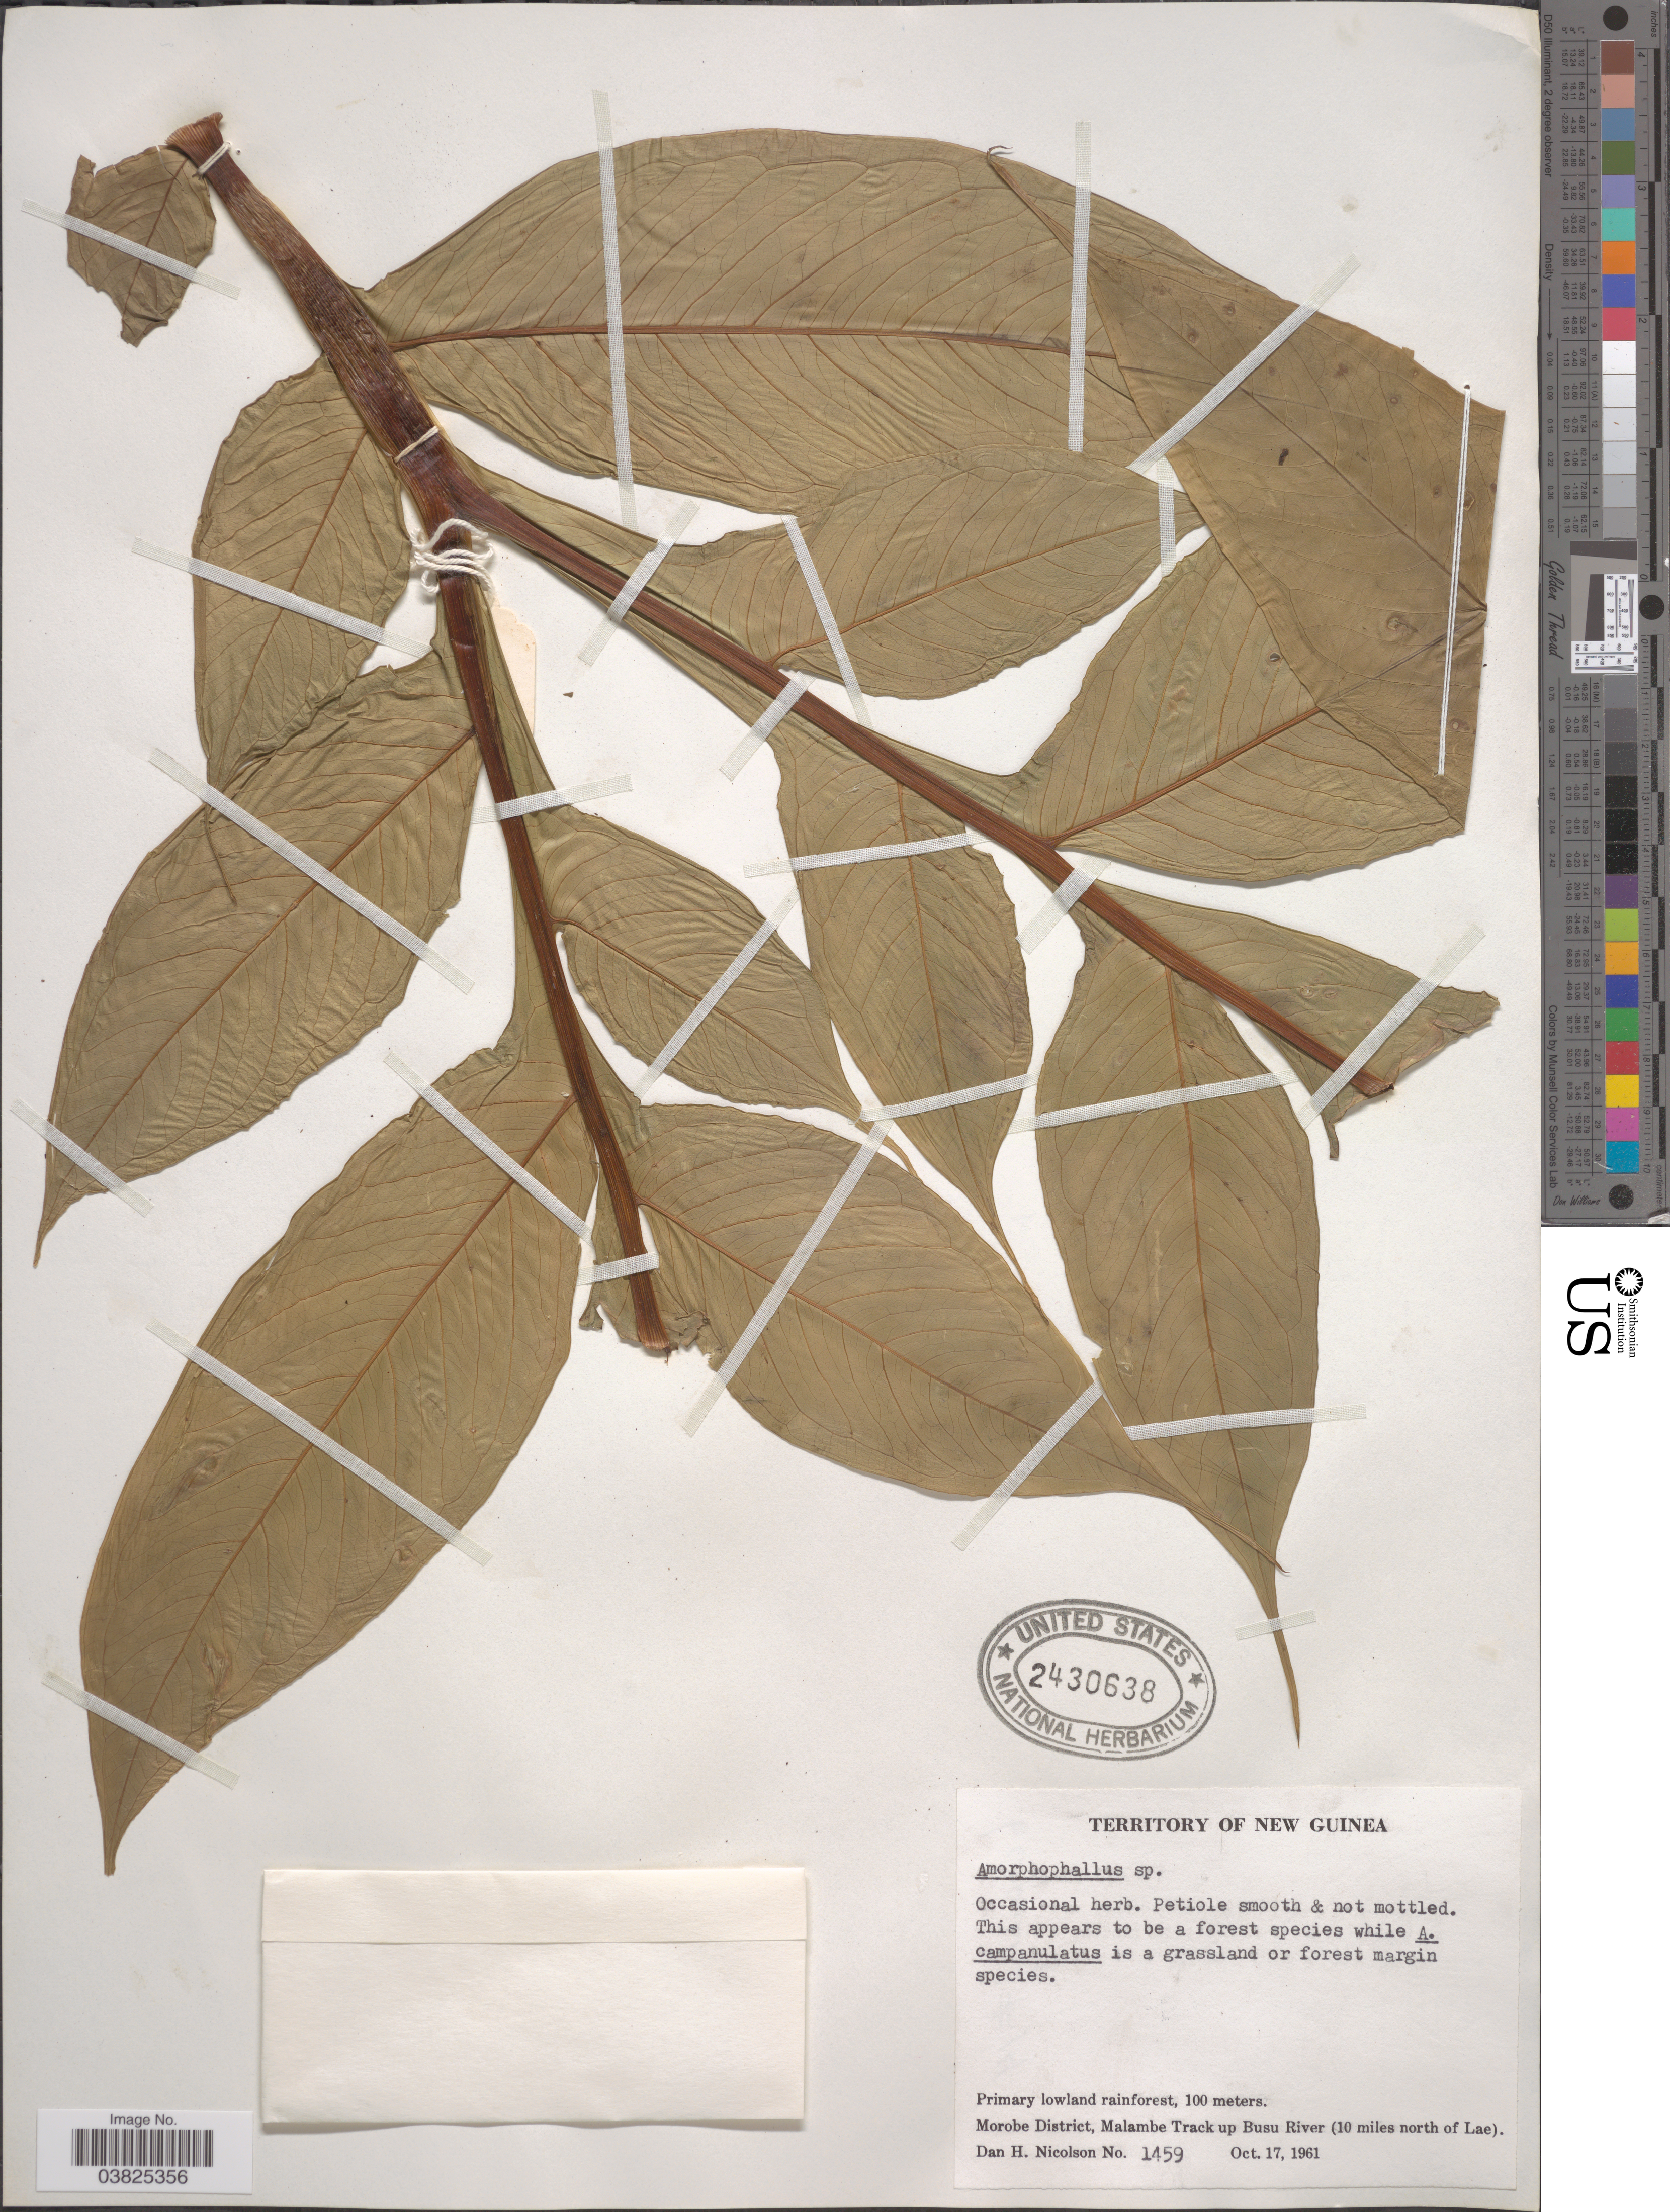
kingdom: Plantae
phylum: Tracheophyta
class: Liliopsida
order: Alismatales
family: Araceae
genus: Amorphophallus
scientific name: Amorphophallus campanulatus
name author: Blume ex Decne.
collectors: D. H. Nicolson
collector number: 1459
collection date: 1961-10-17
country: Papua New Guinea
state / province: Morobe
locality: Territory of New Guinea. Morobe District, Malambe Track up Busu River (10 miles north of Lae).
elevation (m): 100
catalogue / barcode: US 2430638